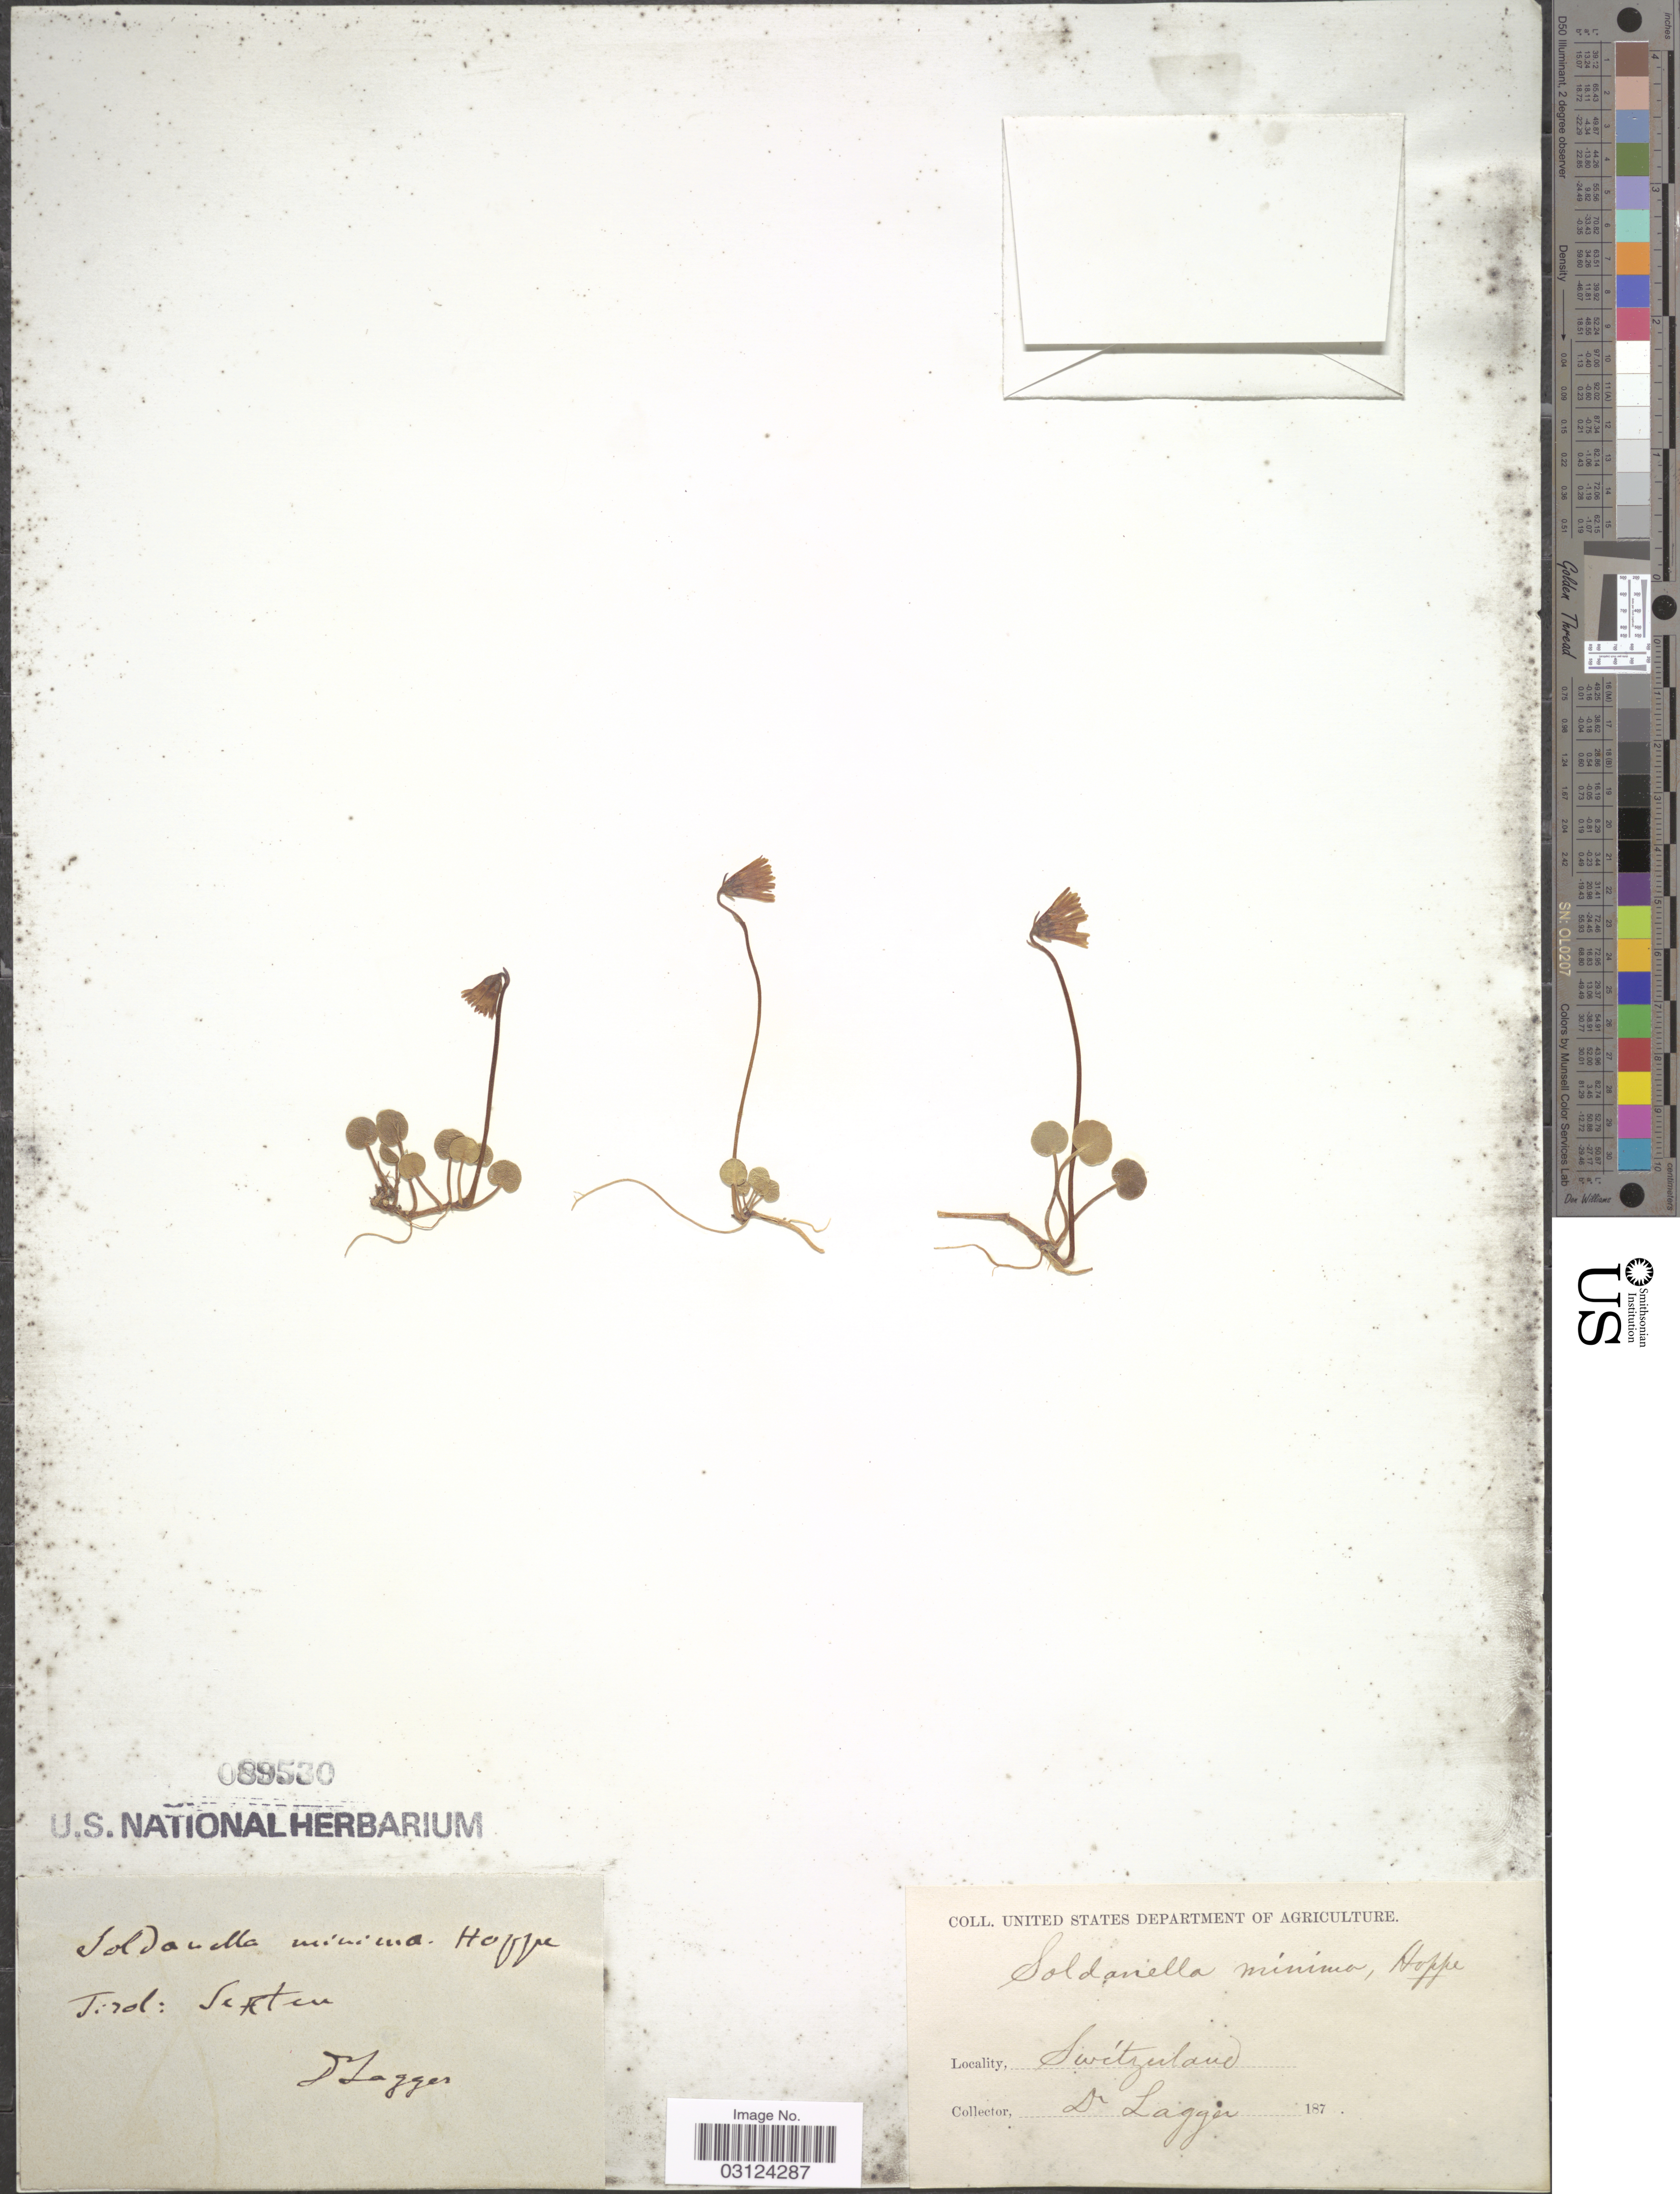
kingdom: Plantae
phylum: Tracheophyta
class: Magnoliopsida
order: Ericales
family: Primulaceae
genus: Soldanella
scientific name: Soldanella minima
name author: Hoppe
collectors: F. J. Lagger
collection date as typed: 187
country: Italy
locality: Tirol: Sexten.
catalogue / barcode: US 89530